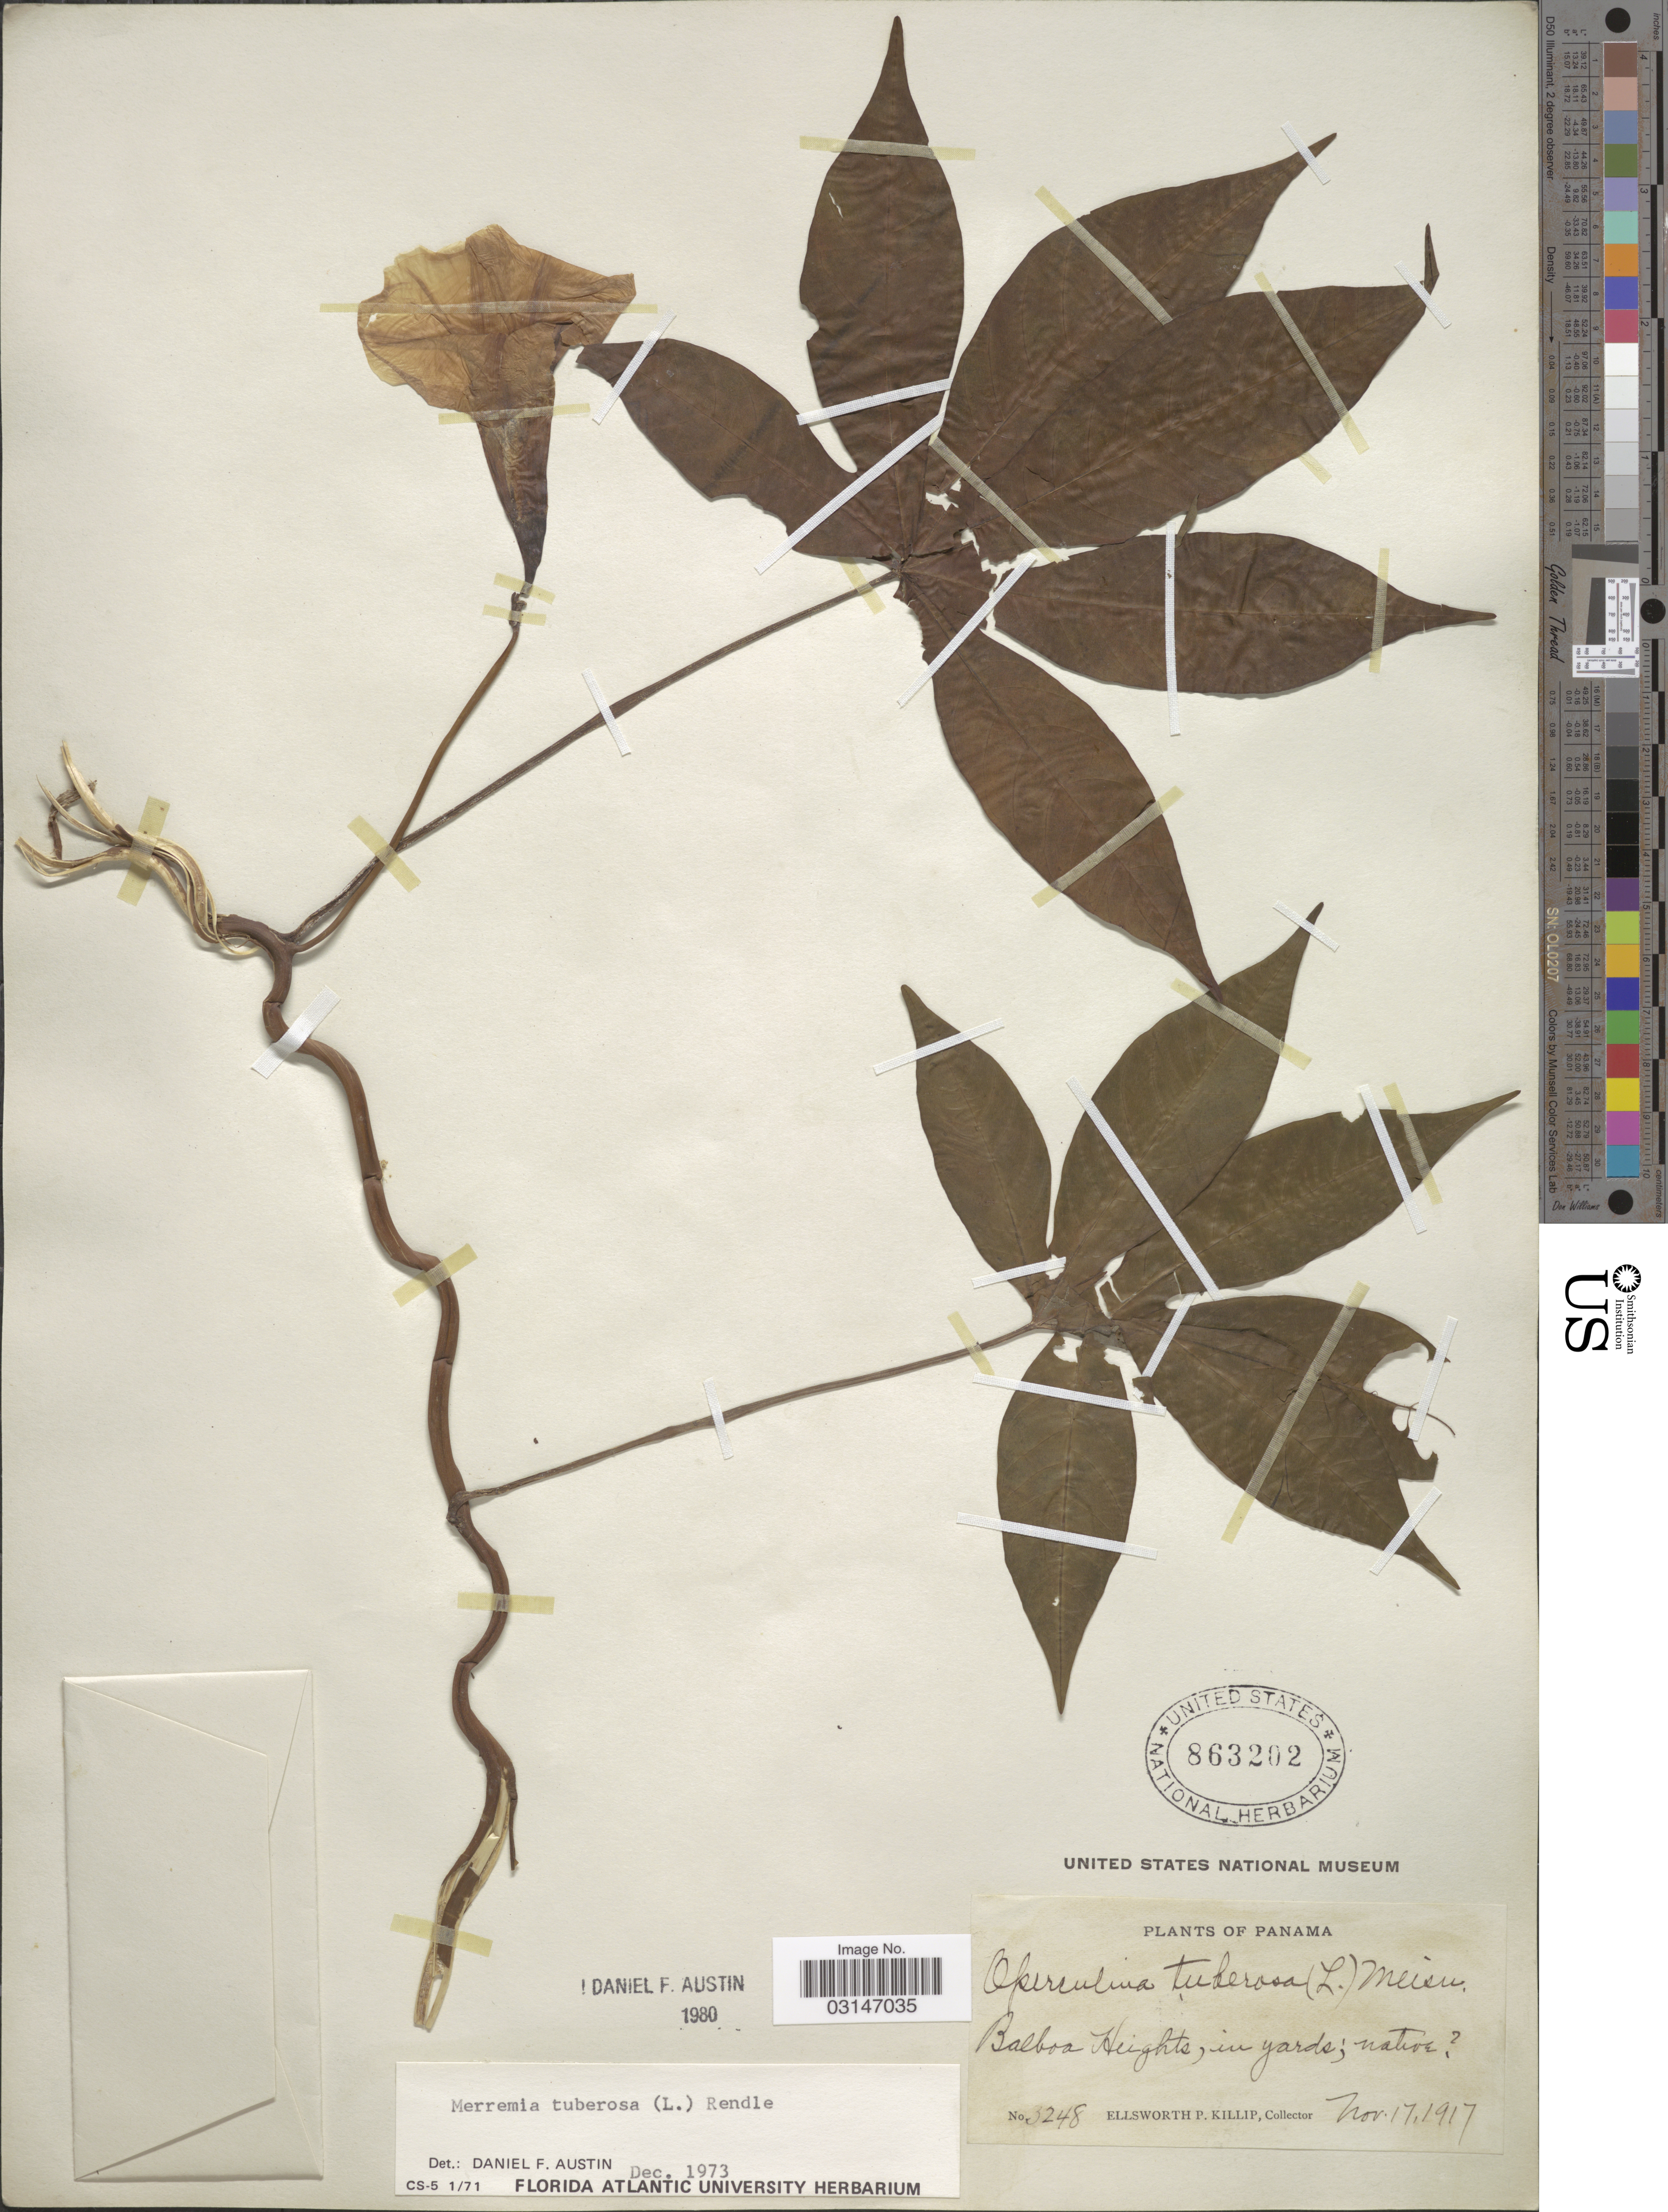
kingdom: Plantae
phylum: Tracheophyta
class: Magnoliopsida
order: Solanales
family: Convolvulaceae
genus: Distimake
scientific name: Distimake tuberosus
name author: (L.) A. R. Simões & Staples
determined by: Strong, Mark T., (BOT), Smithsonian Institution - National Museum of Natural History (UNITED STATES)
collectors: E. P. Killip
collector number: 3248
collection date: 1917-11-17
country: Panama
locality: Balboa Heights, in yards.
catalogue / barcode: US 863202